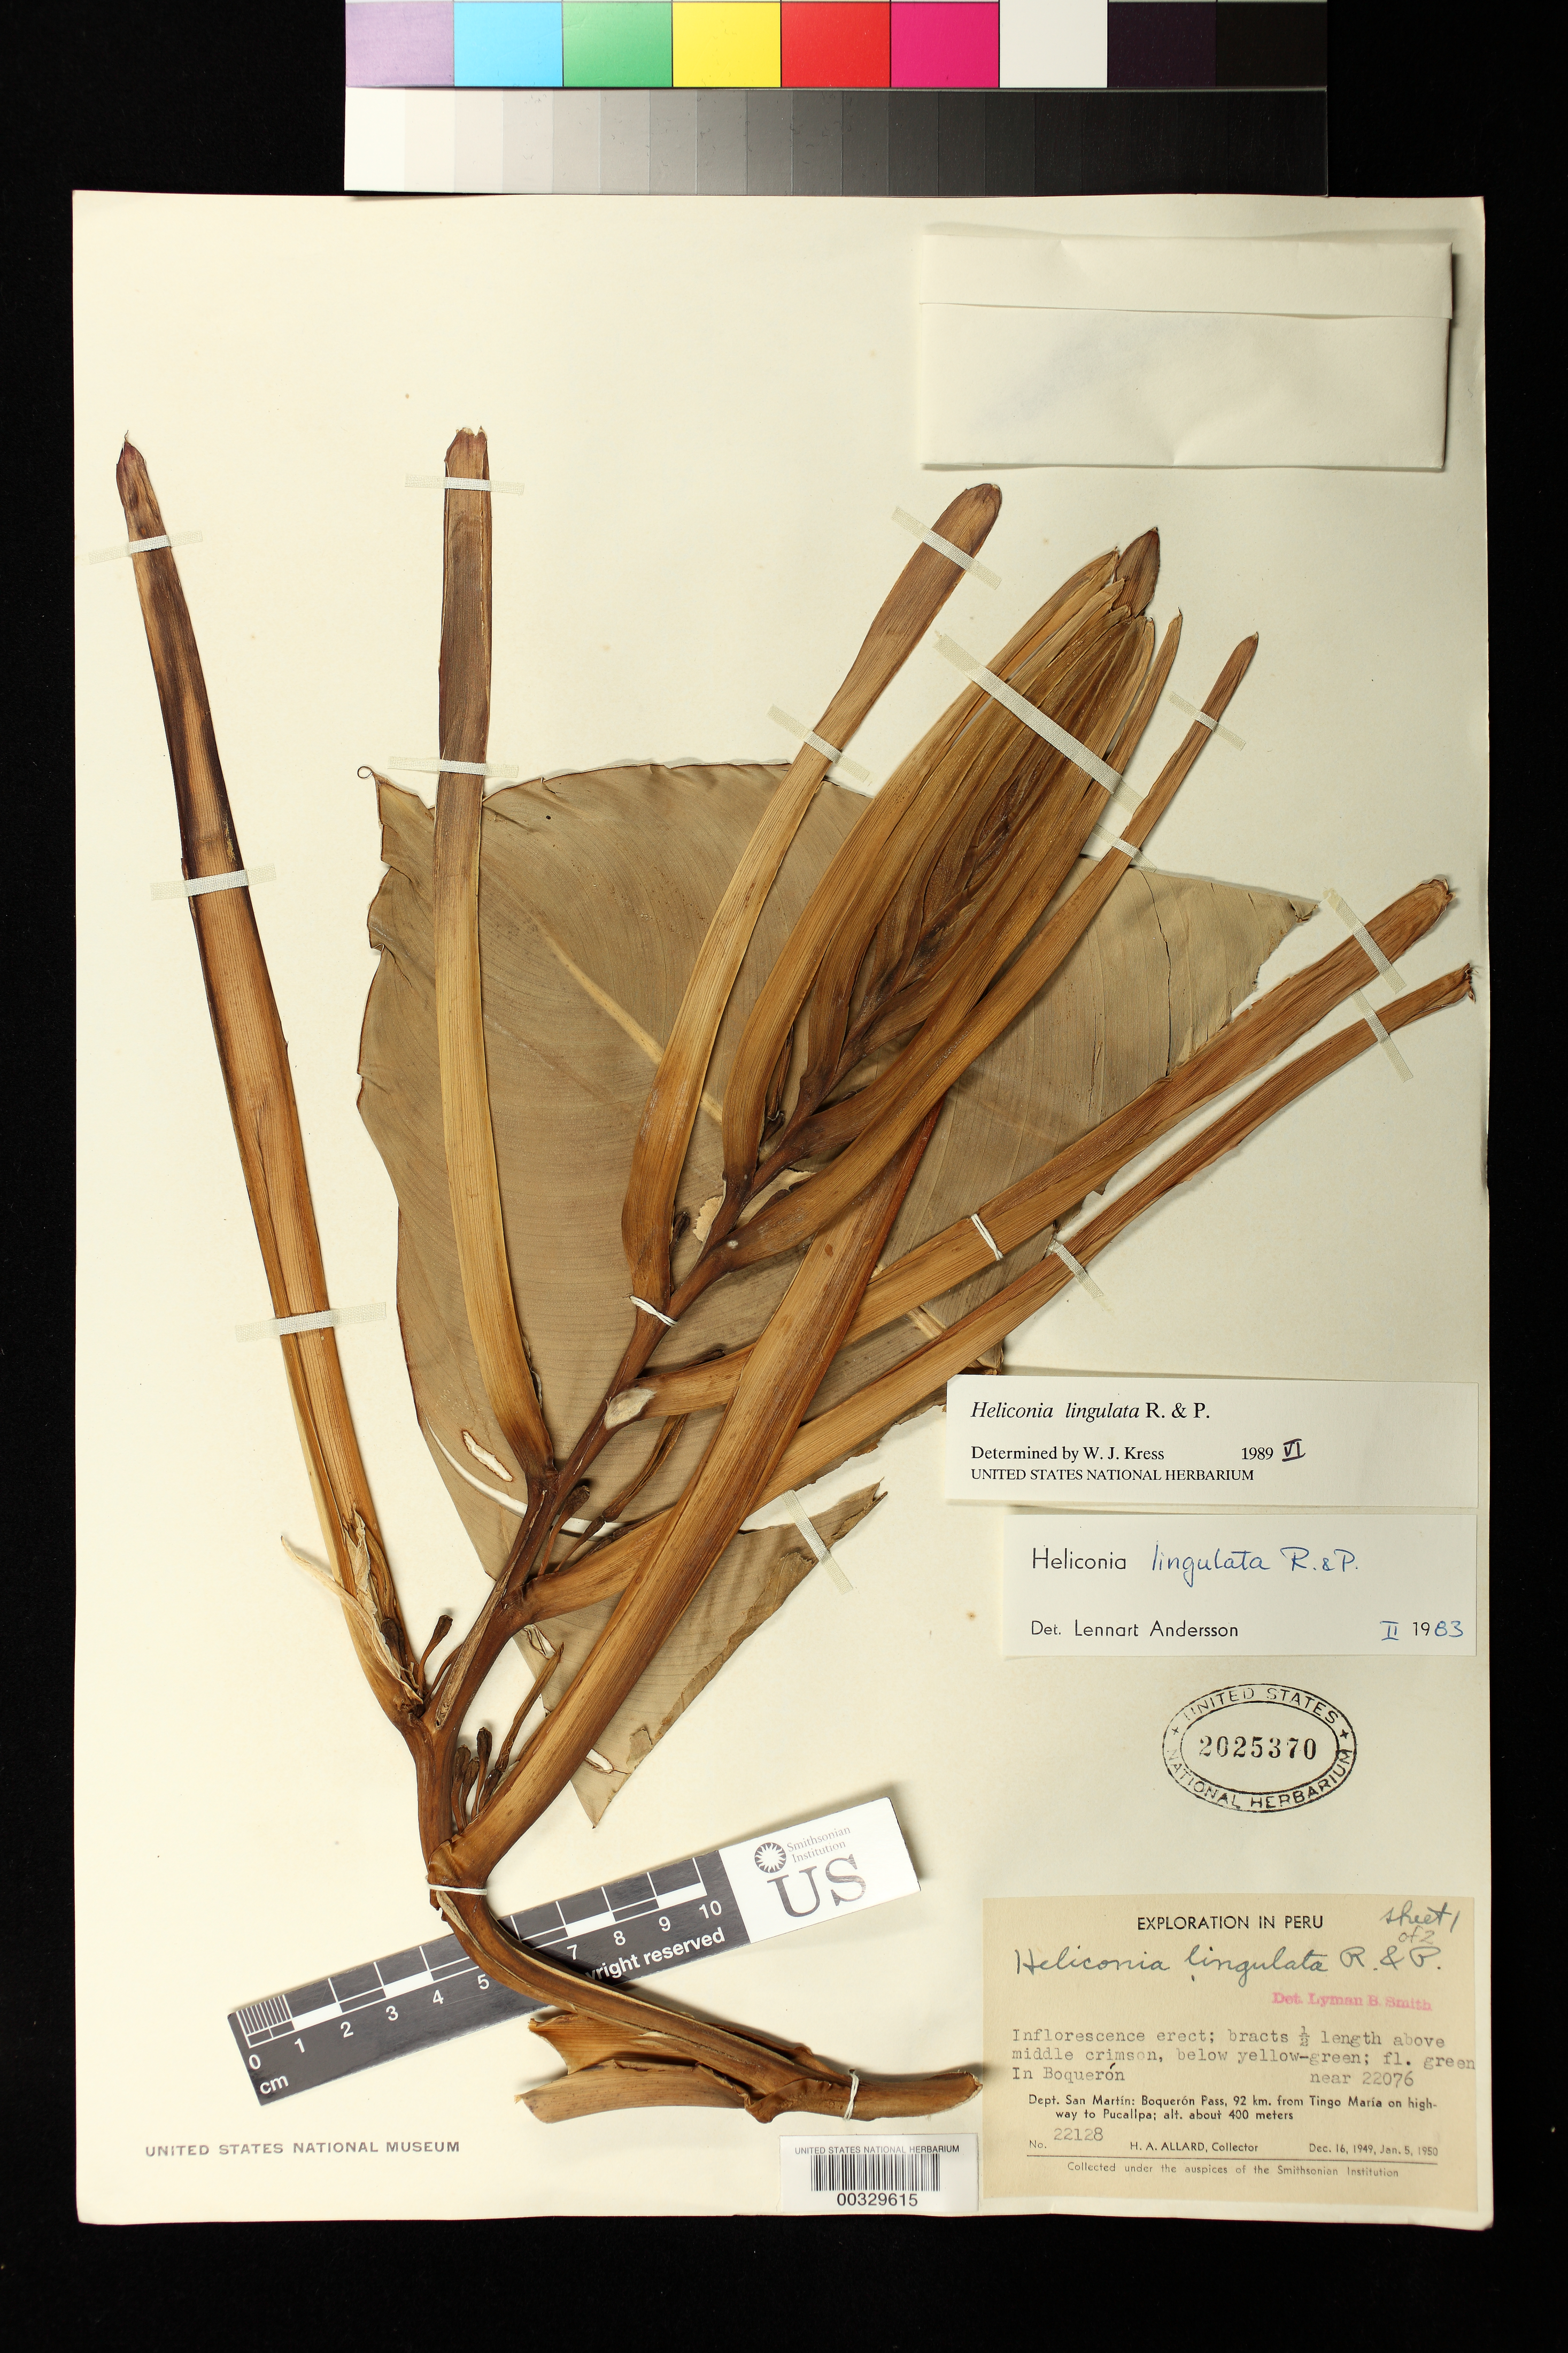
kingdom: Plantae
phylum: Tracheophyta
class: Liliopsida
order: Zingiberales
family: Heliconiaceae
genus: Heliconia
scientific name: Heliconia lingulata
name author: Ruiz & Pav.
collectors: H. A. Allard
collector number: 22128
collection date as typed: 16 Dec 1949 and 05 Jan 1950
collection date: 1949-12-16,1950-01-05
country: Peru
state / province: San Martín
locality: Boqueron pass, 92 km from tingo maria on highway to pucallpa, in boqueron, near haa #22076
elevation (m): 400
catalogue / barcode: US 2025370